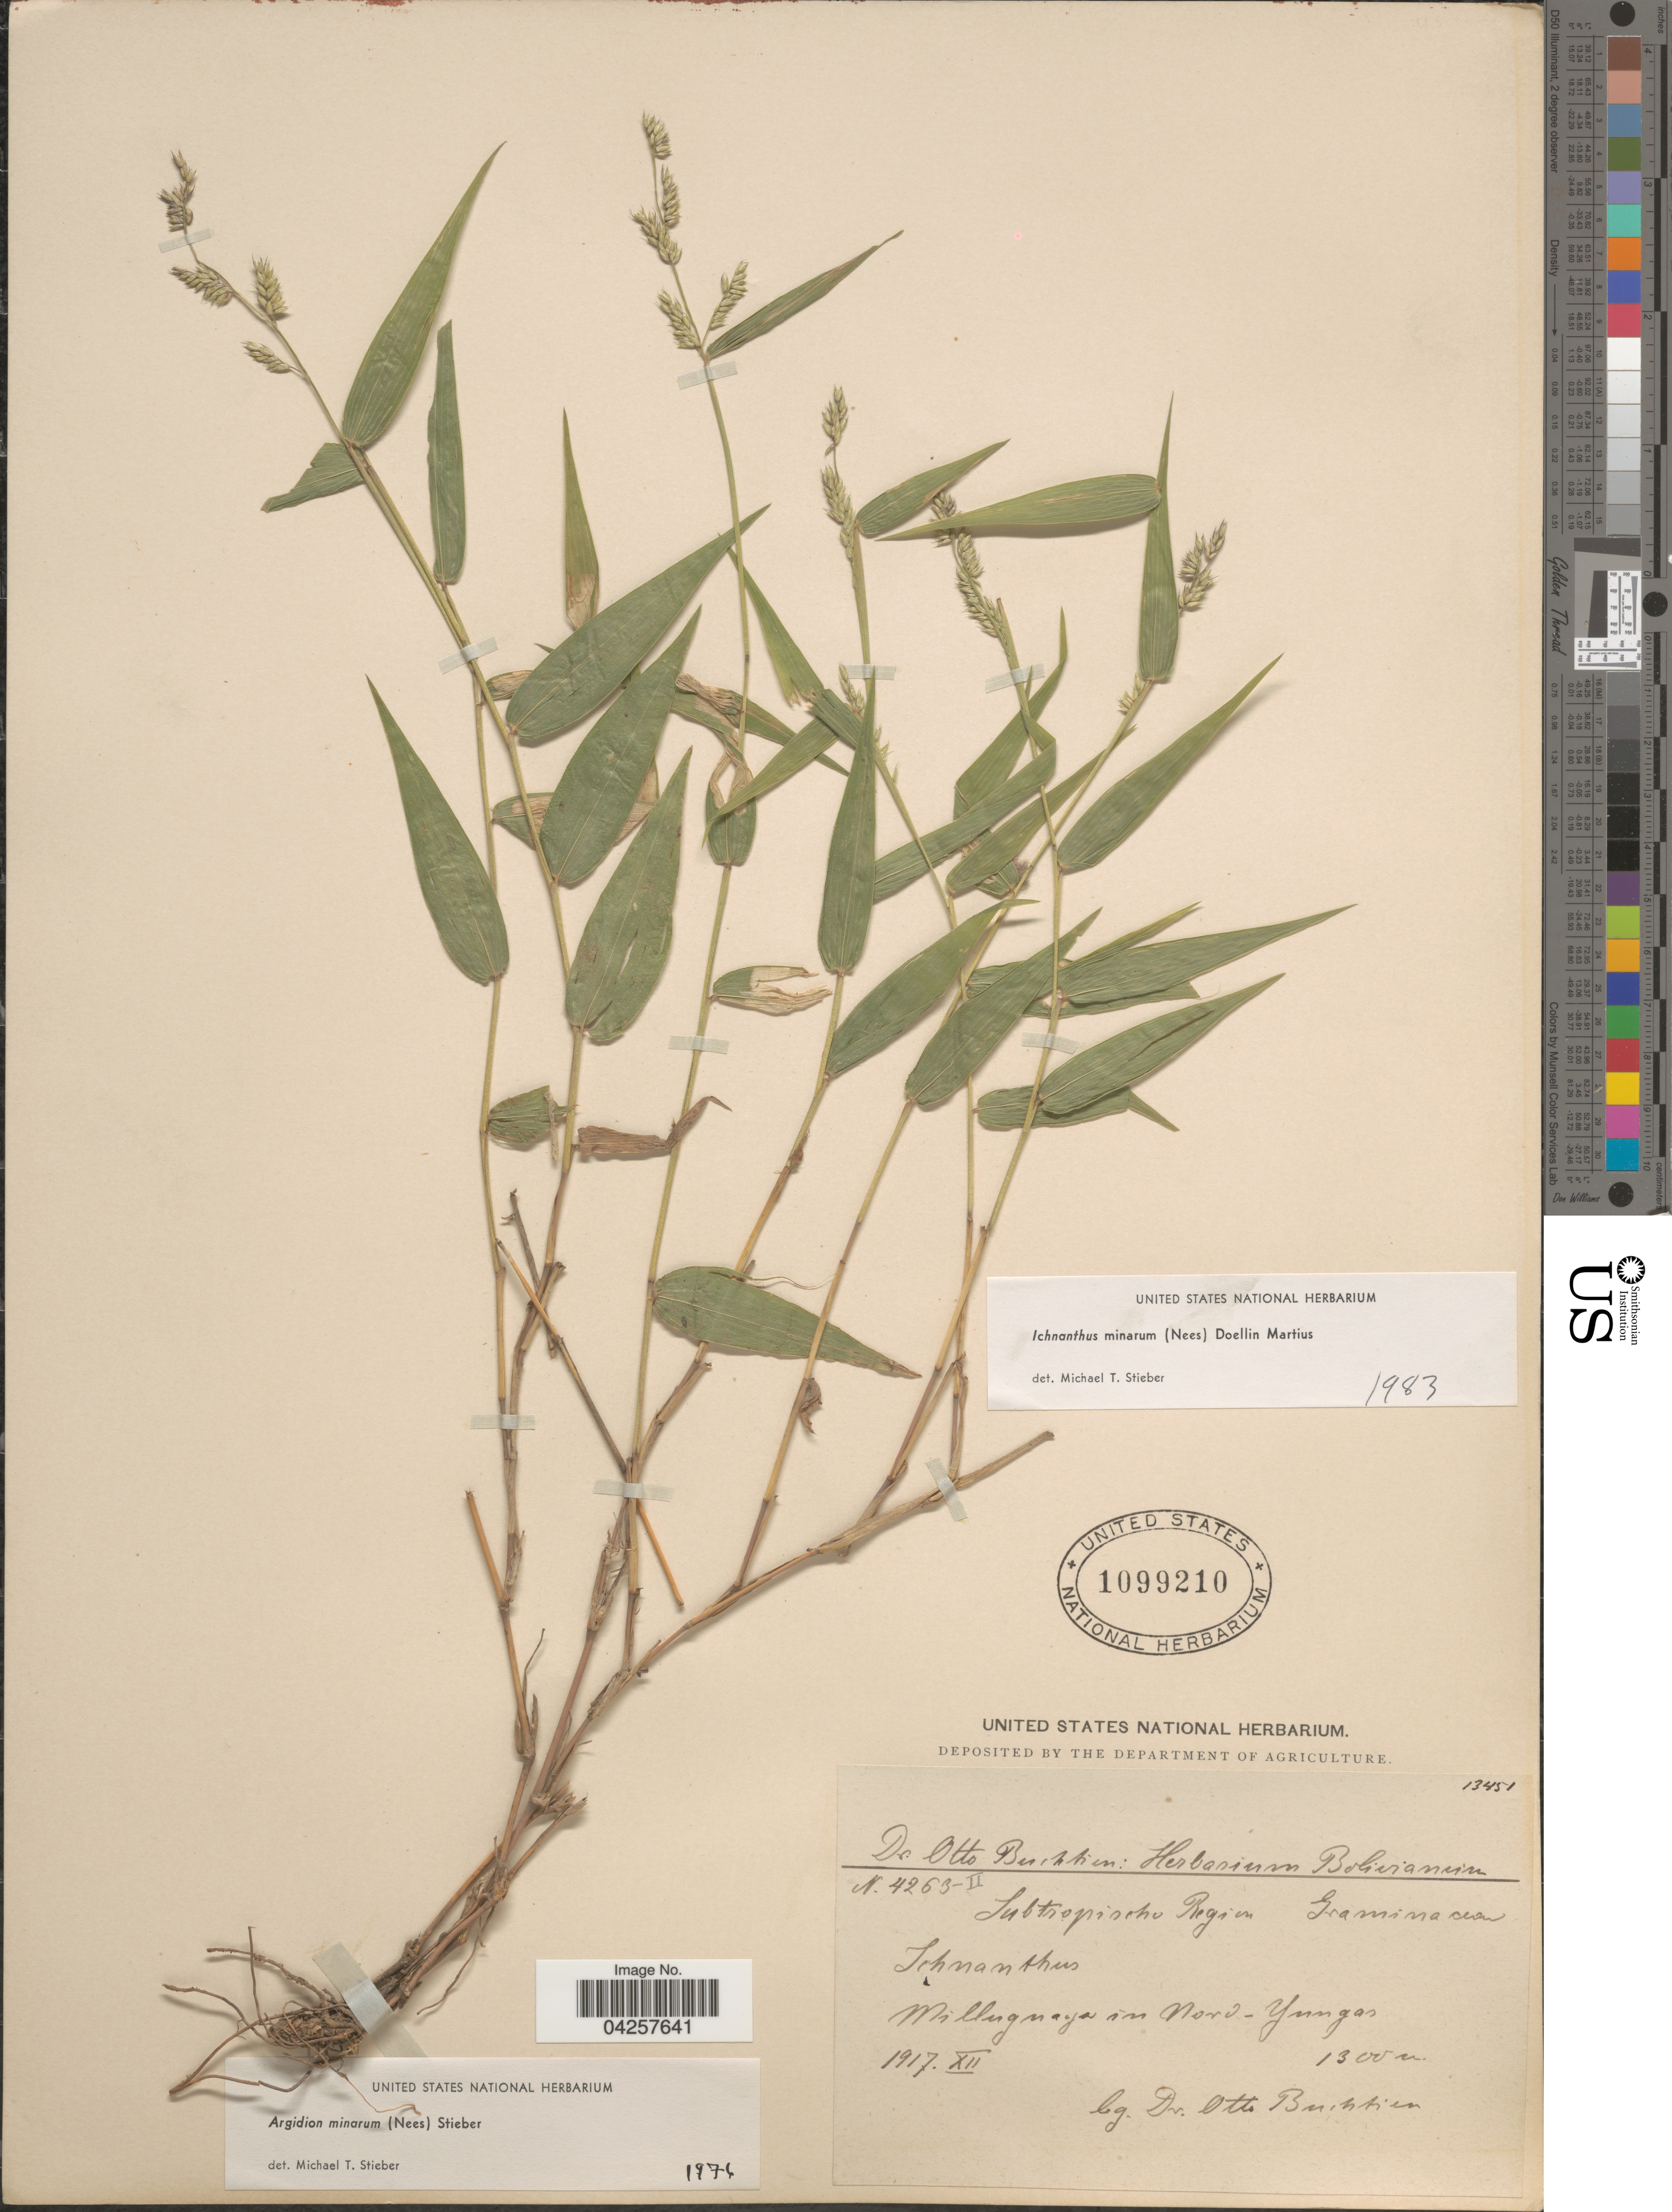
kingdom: Plantae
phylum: Tracheophyta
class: Liliopsida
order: Poales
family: Poaceae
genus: Echinolaena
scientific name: Echinolaena minarum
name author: (Nees) Pilg.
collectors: O. Buchtien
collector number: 4563-II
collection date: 1917-12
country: Bolivia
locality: Subtropische Region. Milluguaya in Nord-Yungas.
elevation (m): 1300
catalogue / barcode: US 1099210